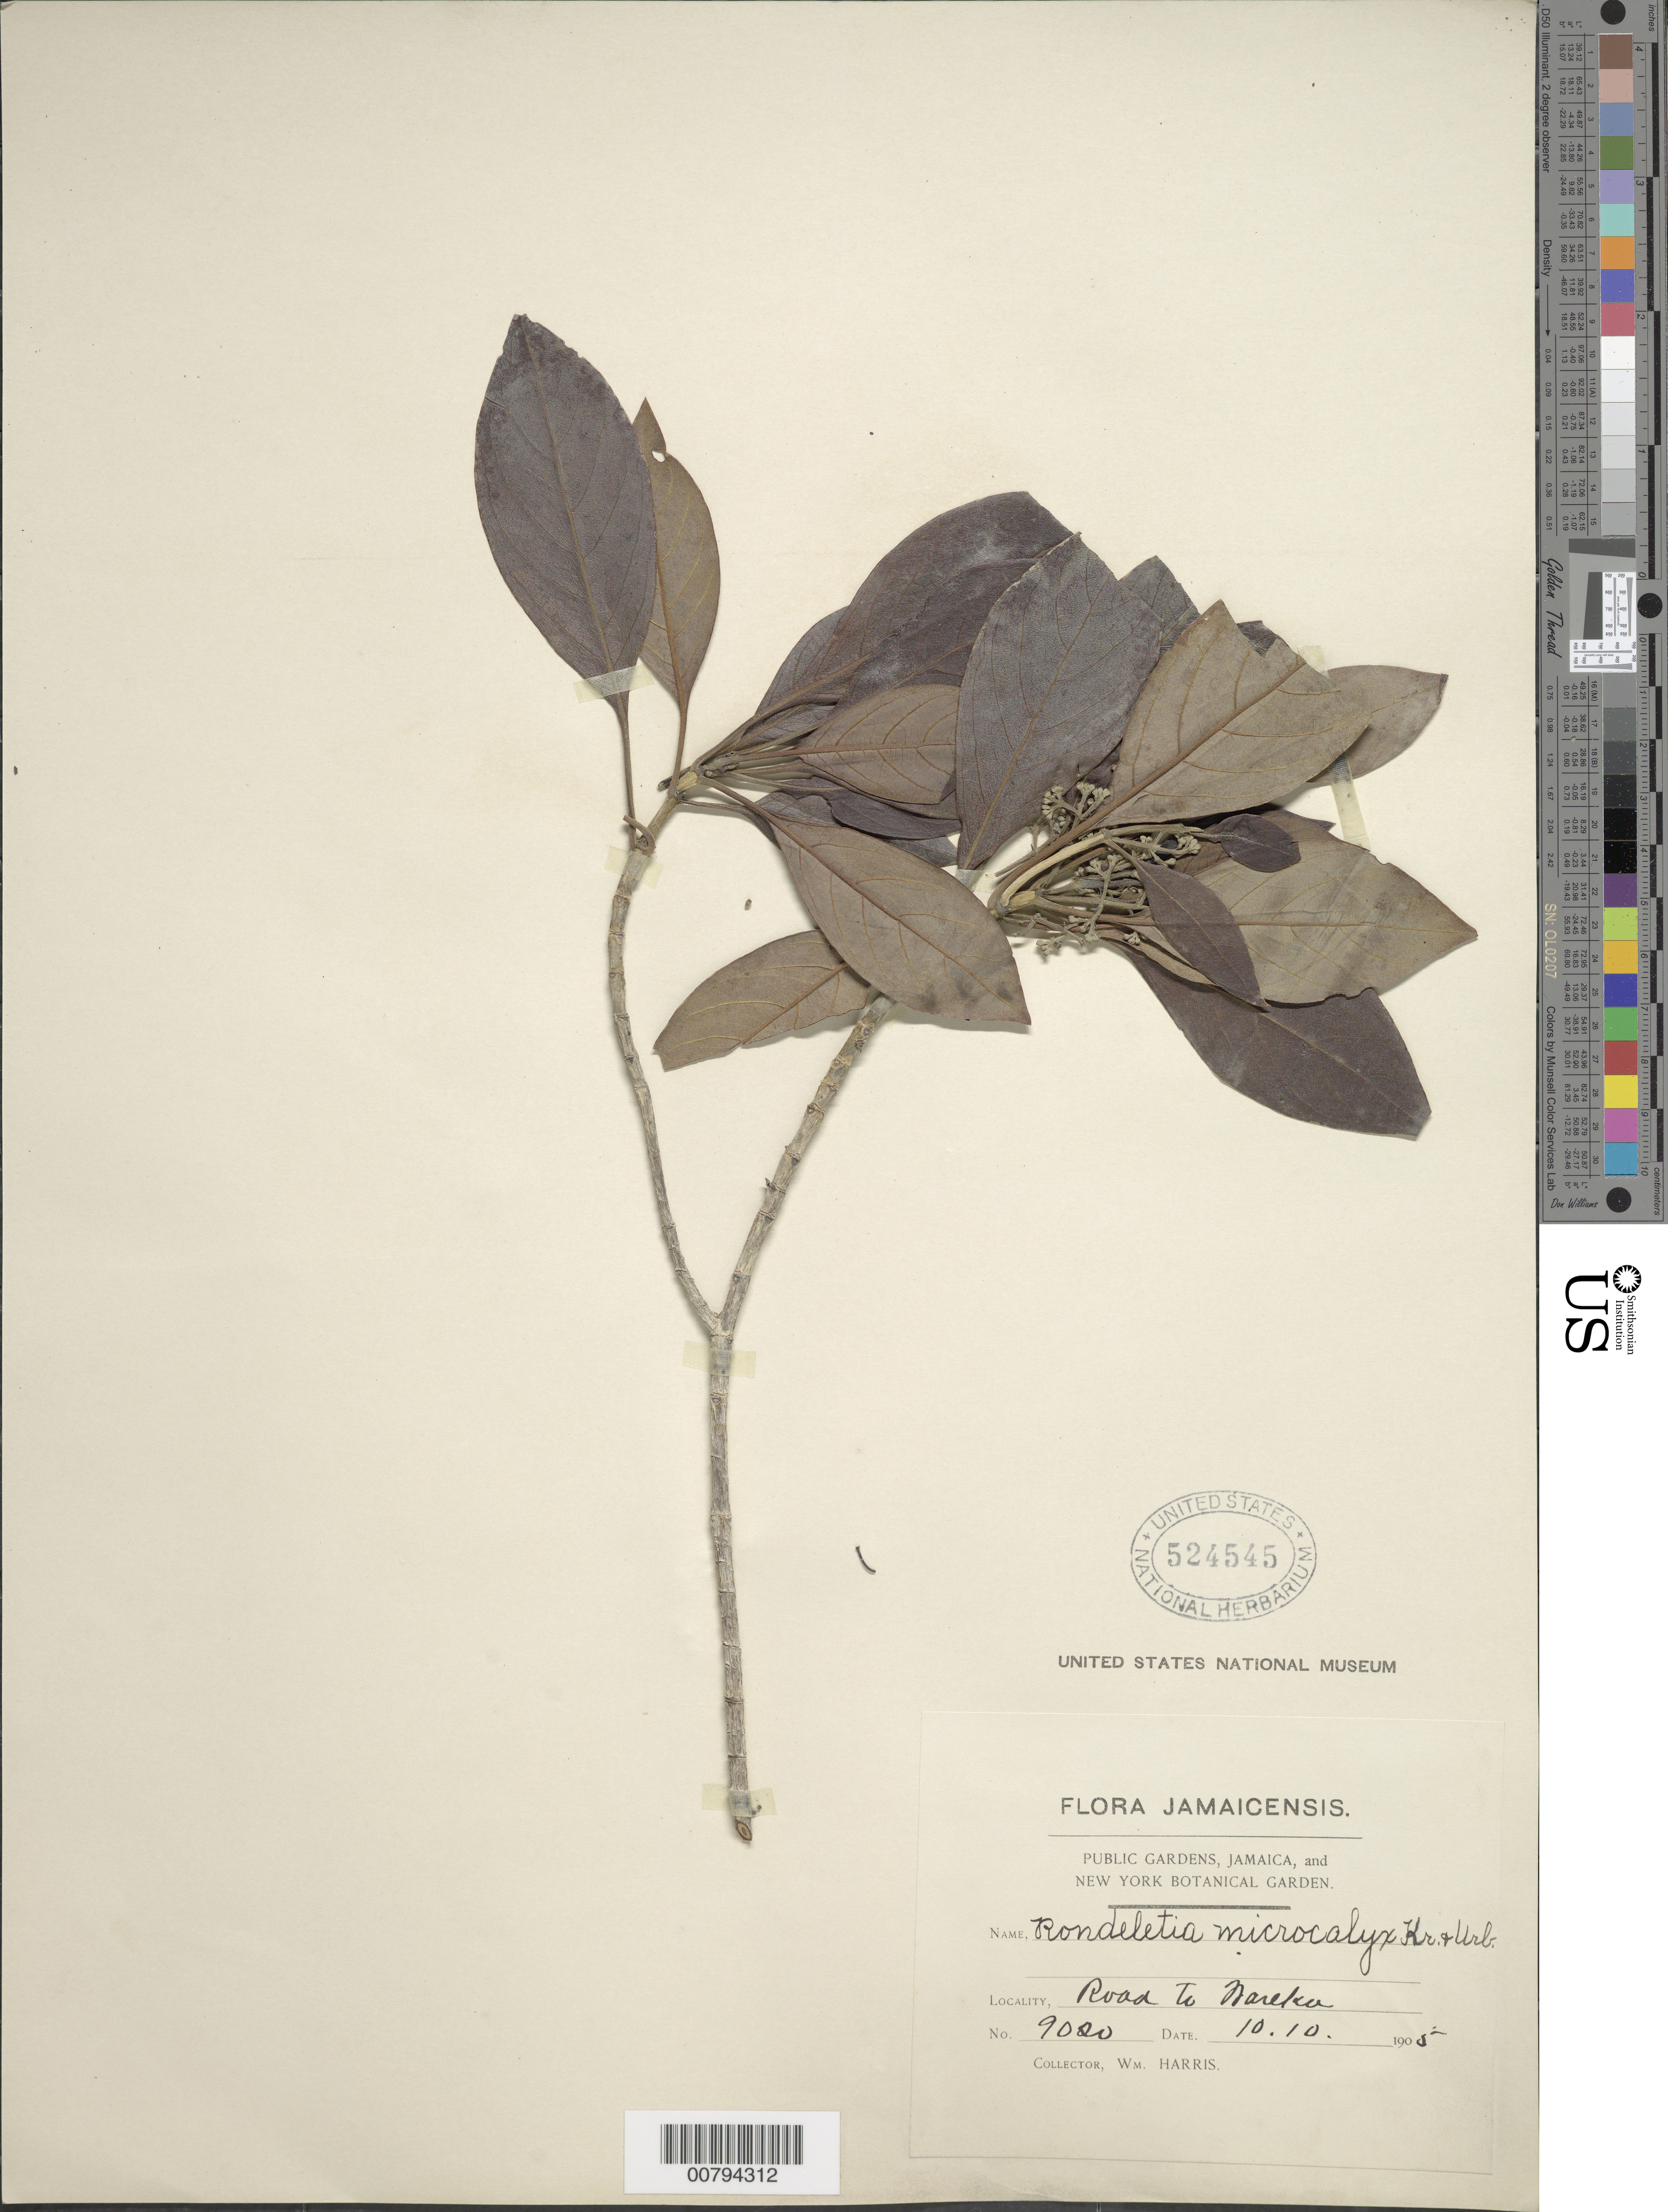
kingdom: Plantae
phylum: Tracheophyta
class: Magnoliopsida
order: Gentianales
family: Rubiaceae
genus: Rondeletia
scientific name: Rondeletia stipularis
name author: (L.) Druce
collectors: W. H. Harris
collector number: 9020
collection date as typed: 10 Oct 1905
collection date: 1905-10-10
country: Jamaica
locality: Road to Nareka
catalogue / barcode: US 524545